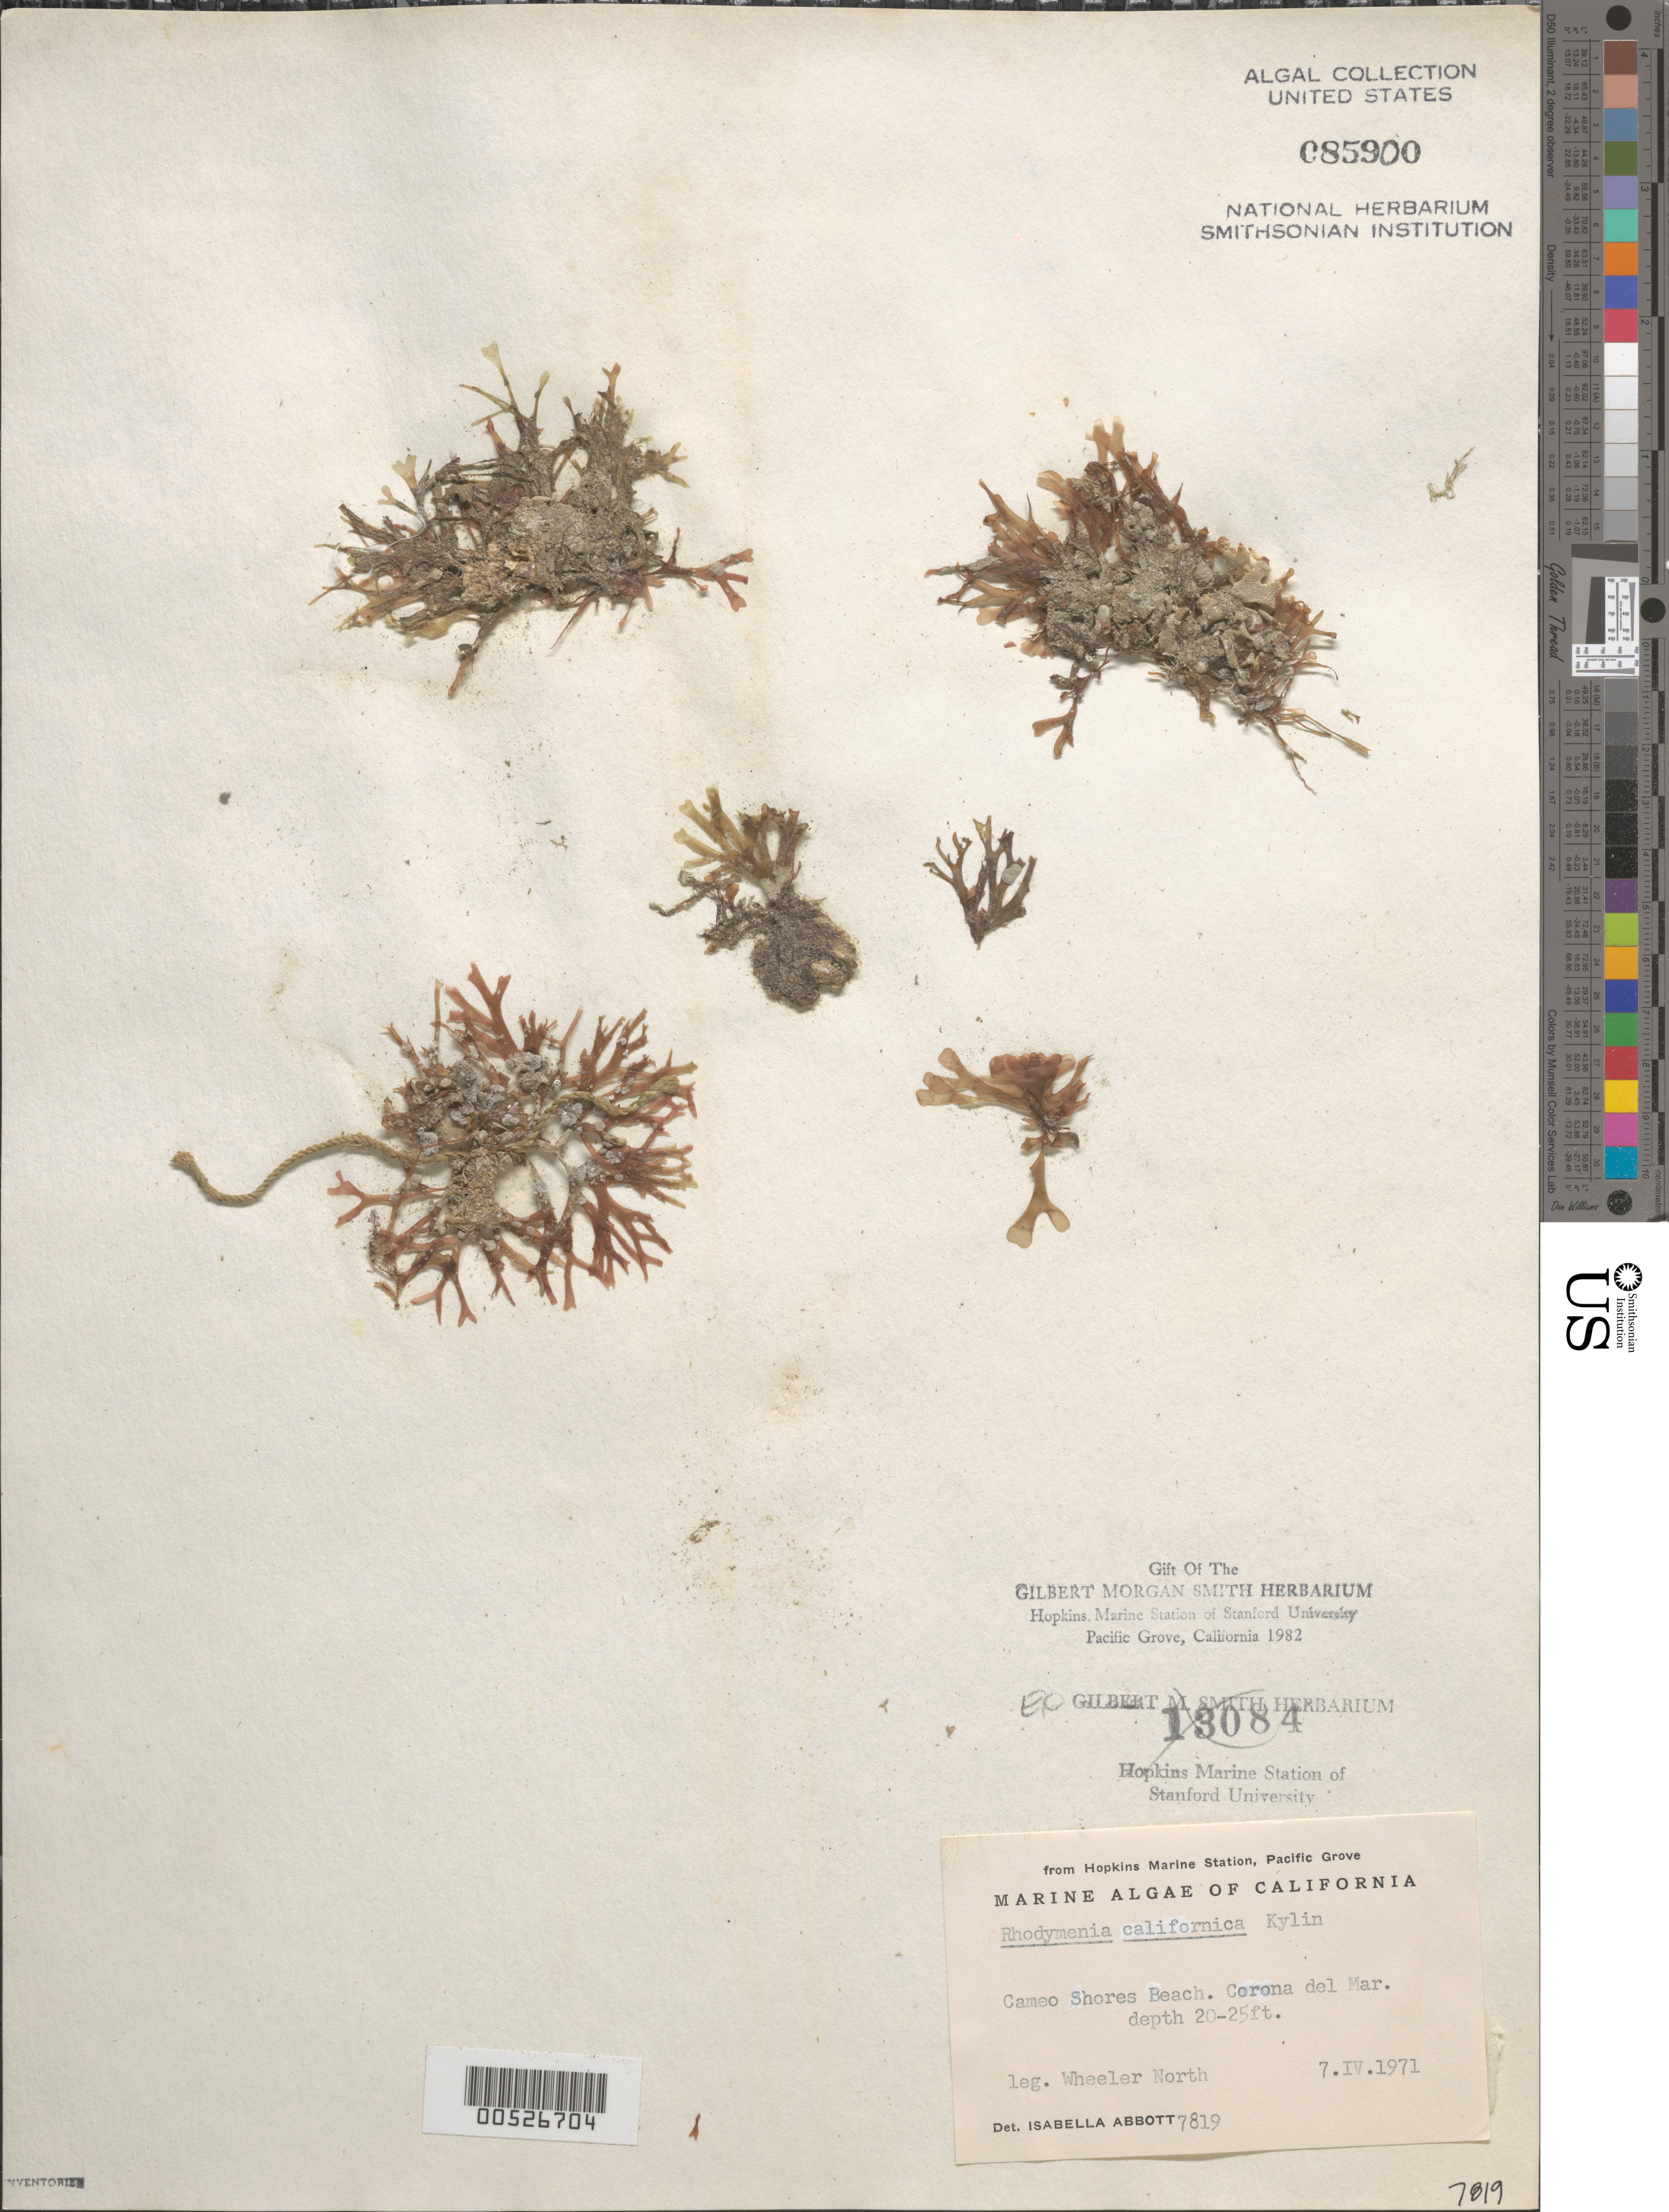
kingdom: Plantae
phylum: Rhodophyta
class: Florideophyceae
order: Rhodymeniales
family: Rhodymeniaceae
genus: Rhodymenia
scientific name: Rhodymenia californica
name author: Kylin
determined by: Abbott, Isabella A.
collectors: W. North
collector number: IAA 7819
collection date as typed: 07 Apr 1971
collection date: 1971-04-07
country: United States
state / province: California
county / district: Orange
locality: Cameo Shores Beach, Corona del Mar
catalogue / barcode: US 85900